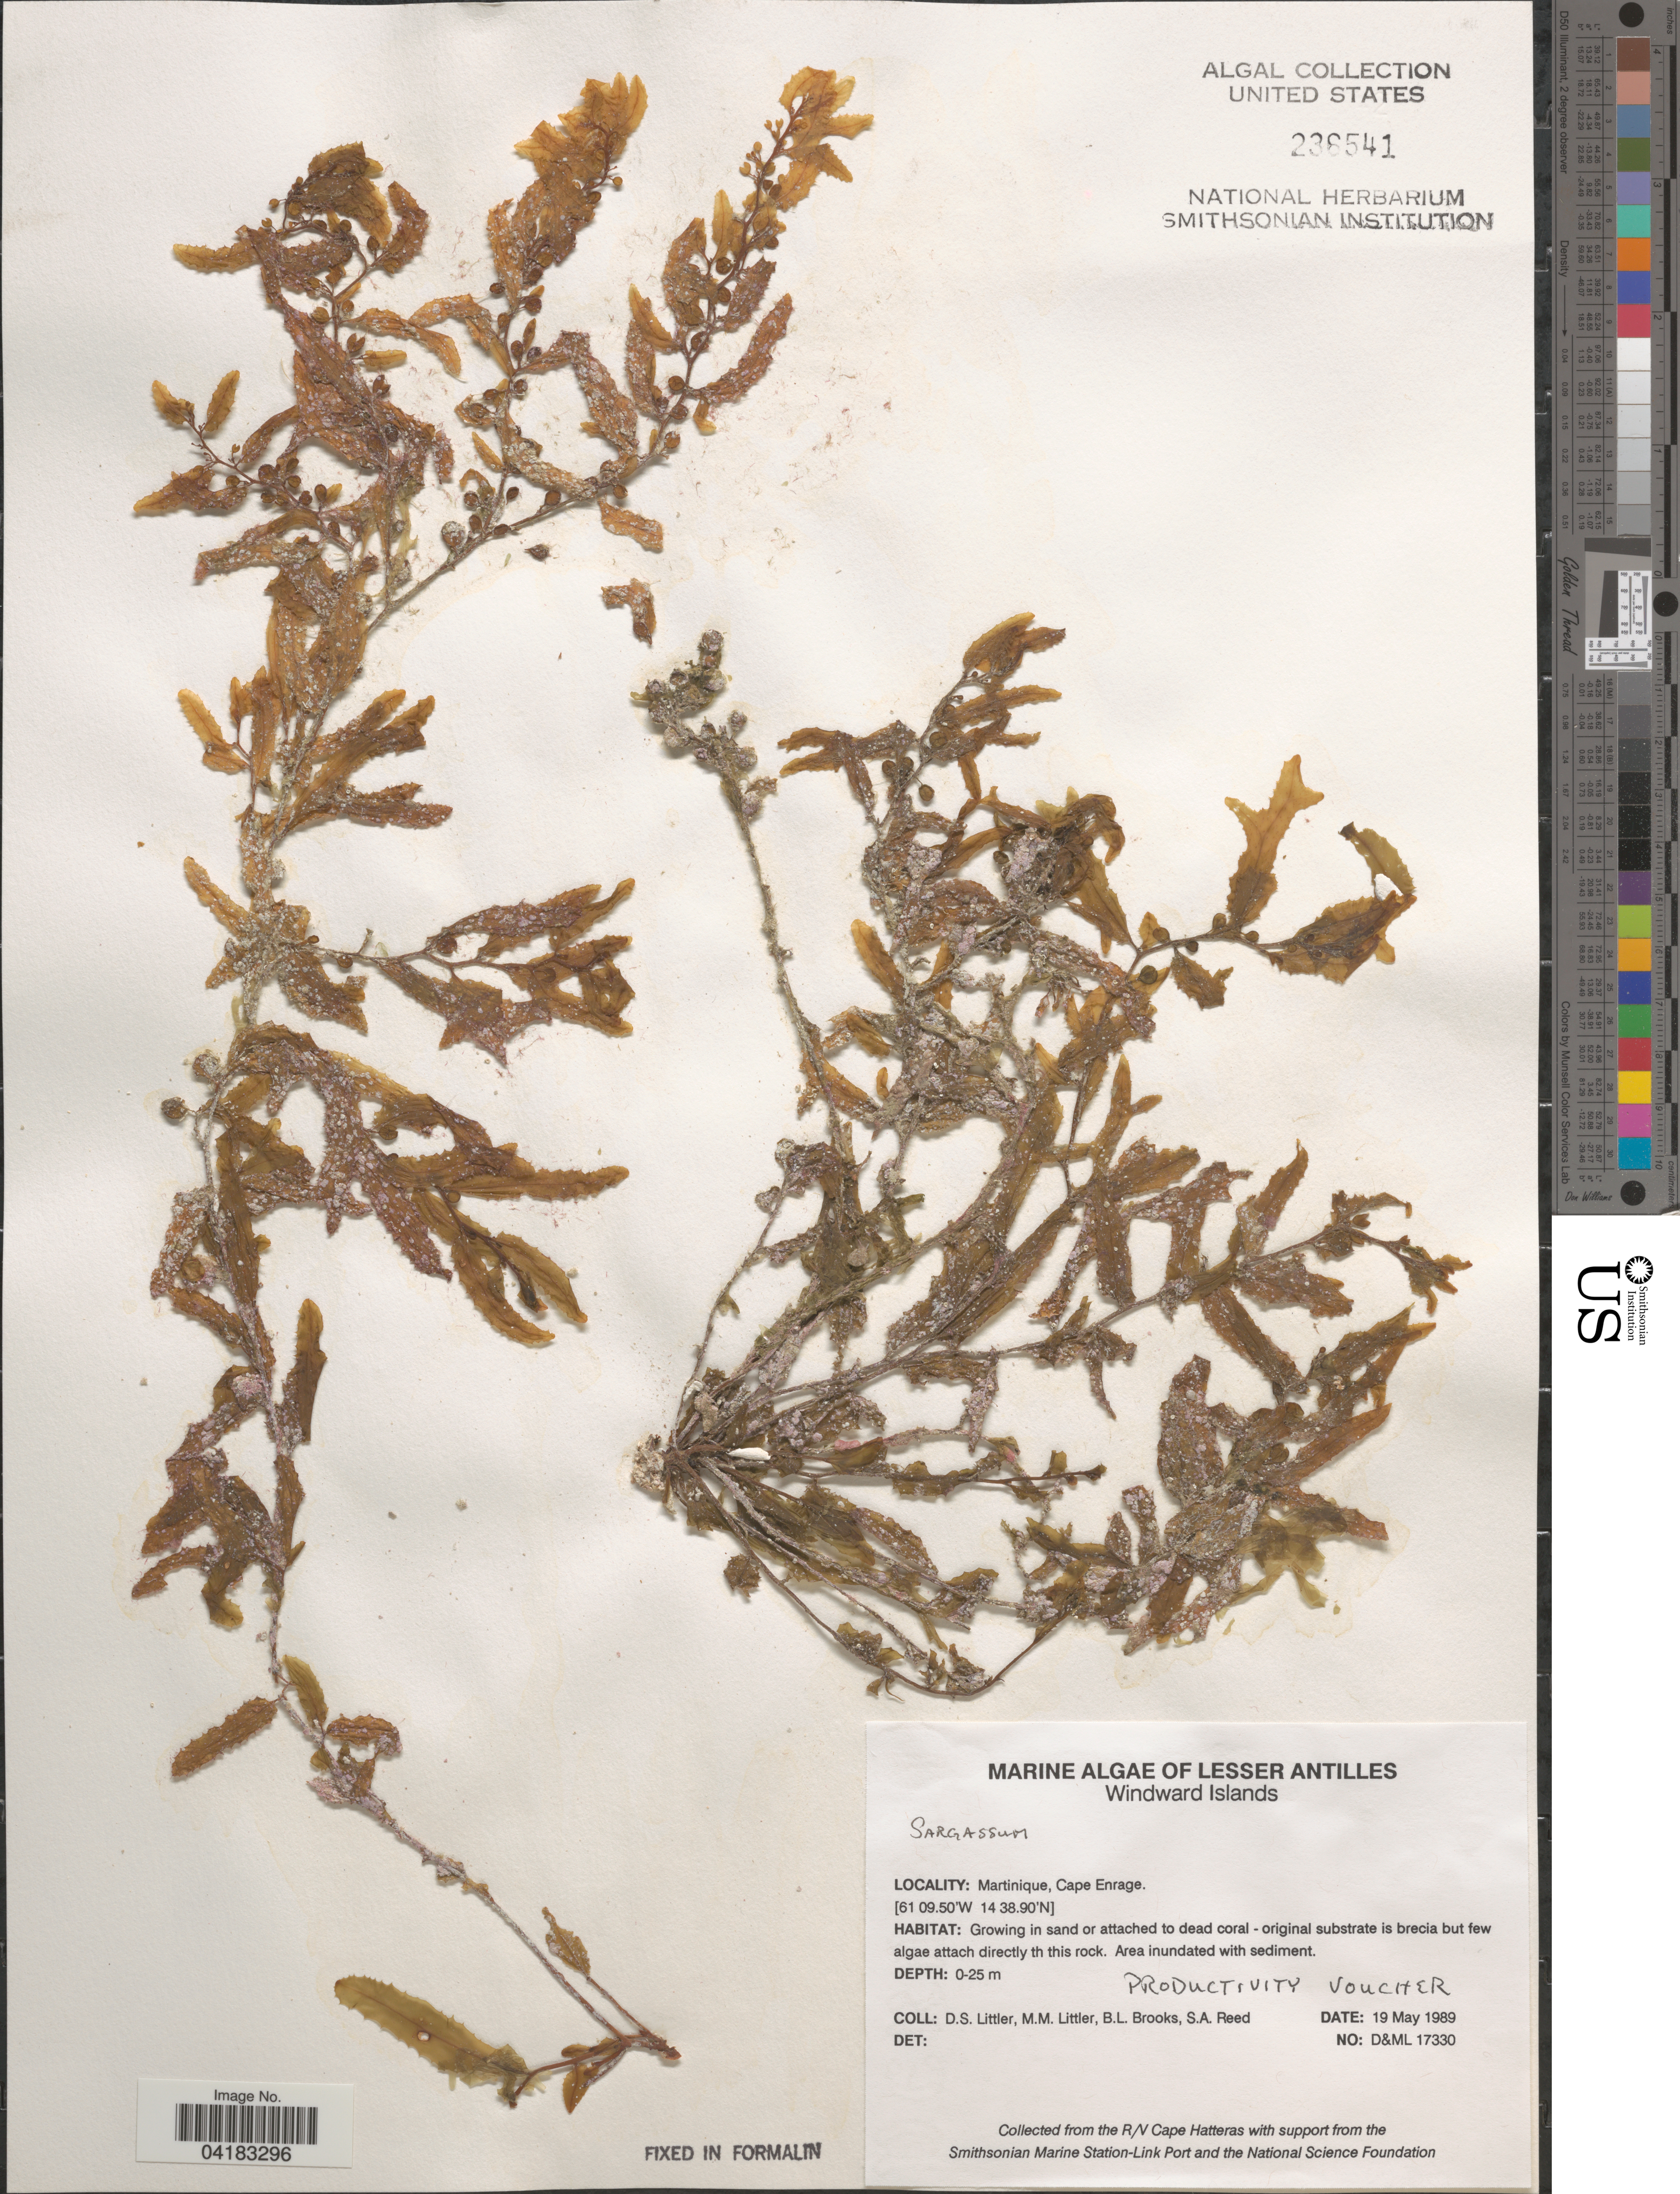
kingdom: Chromista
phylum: Ochrophyta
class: Phaeophyceae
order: Fucales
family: Sargassaceae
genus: Sargassum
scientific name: Sargassum sp.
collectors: D. S. Littler, B. Brooks & S. Reed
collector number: D&ML17330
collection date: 1989-05-19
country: Martinique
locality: The Lesser Antilles. Windward Islands. Cape Enrage.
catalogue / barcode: US 236541